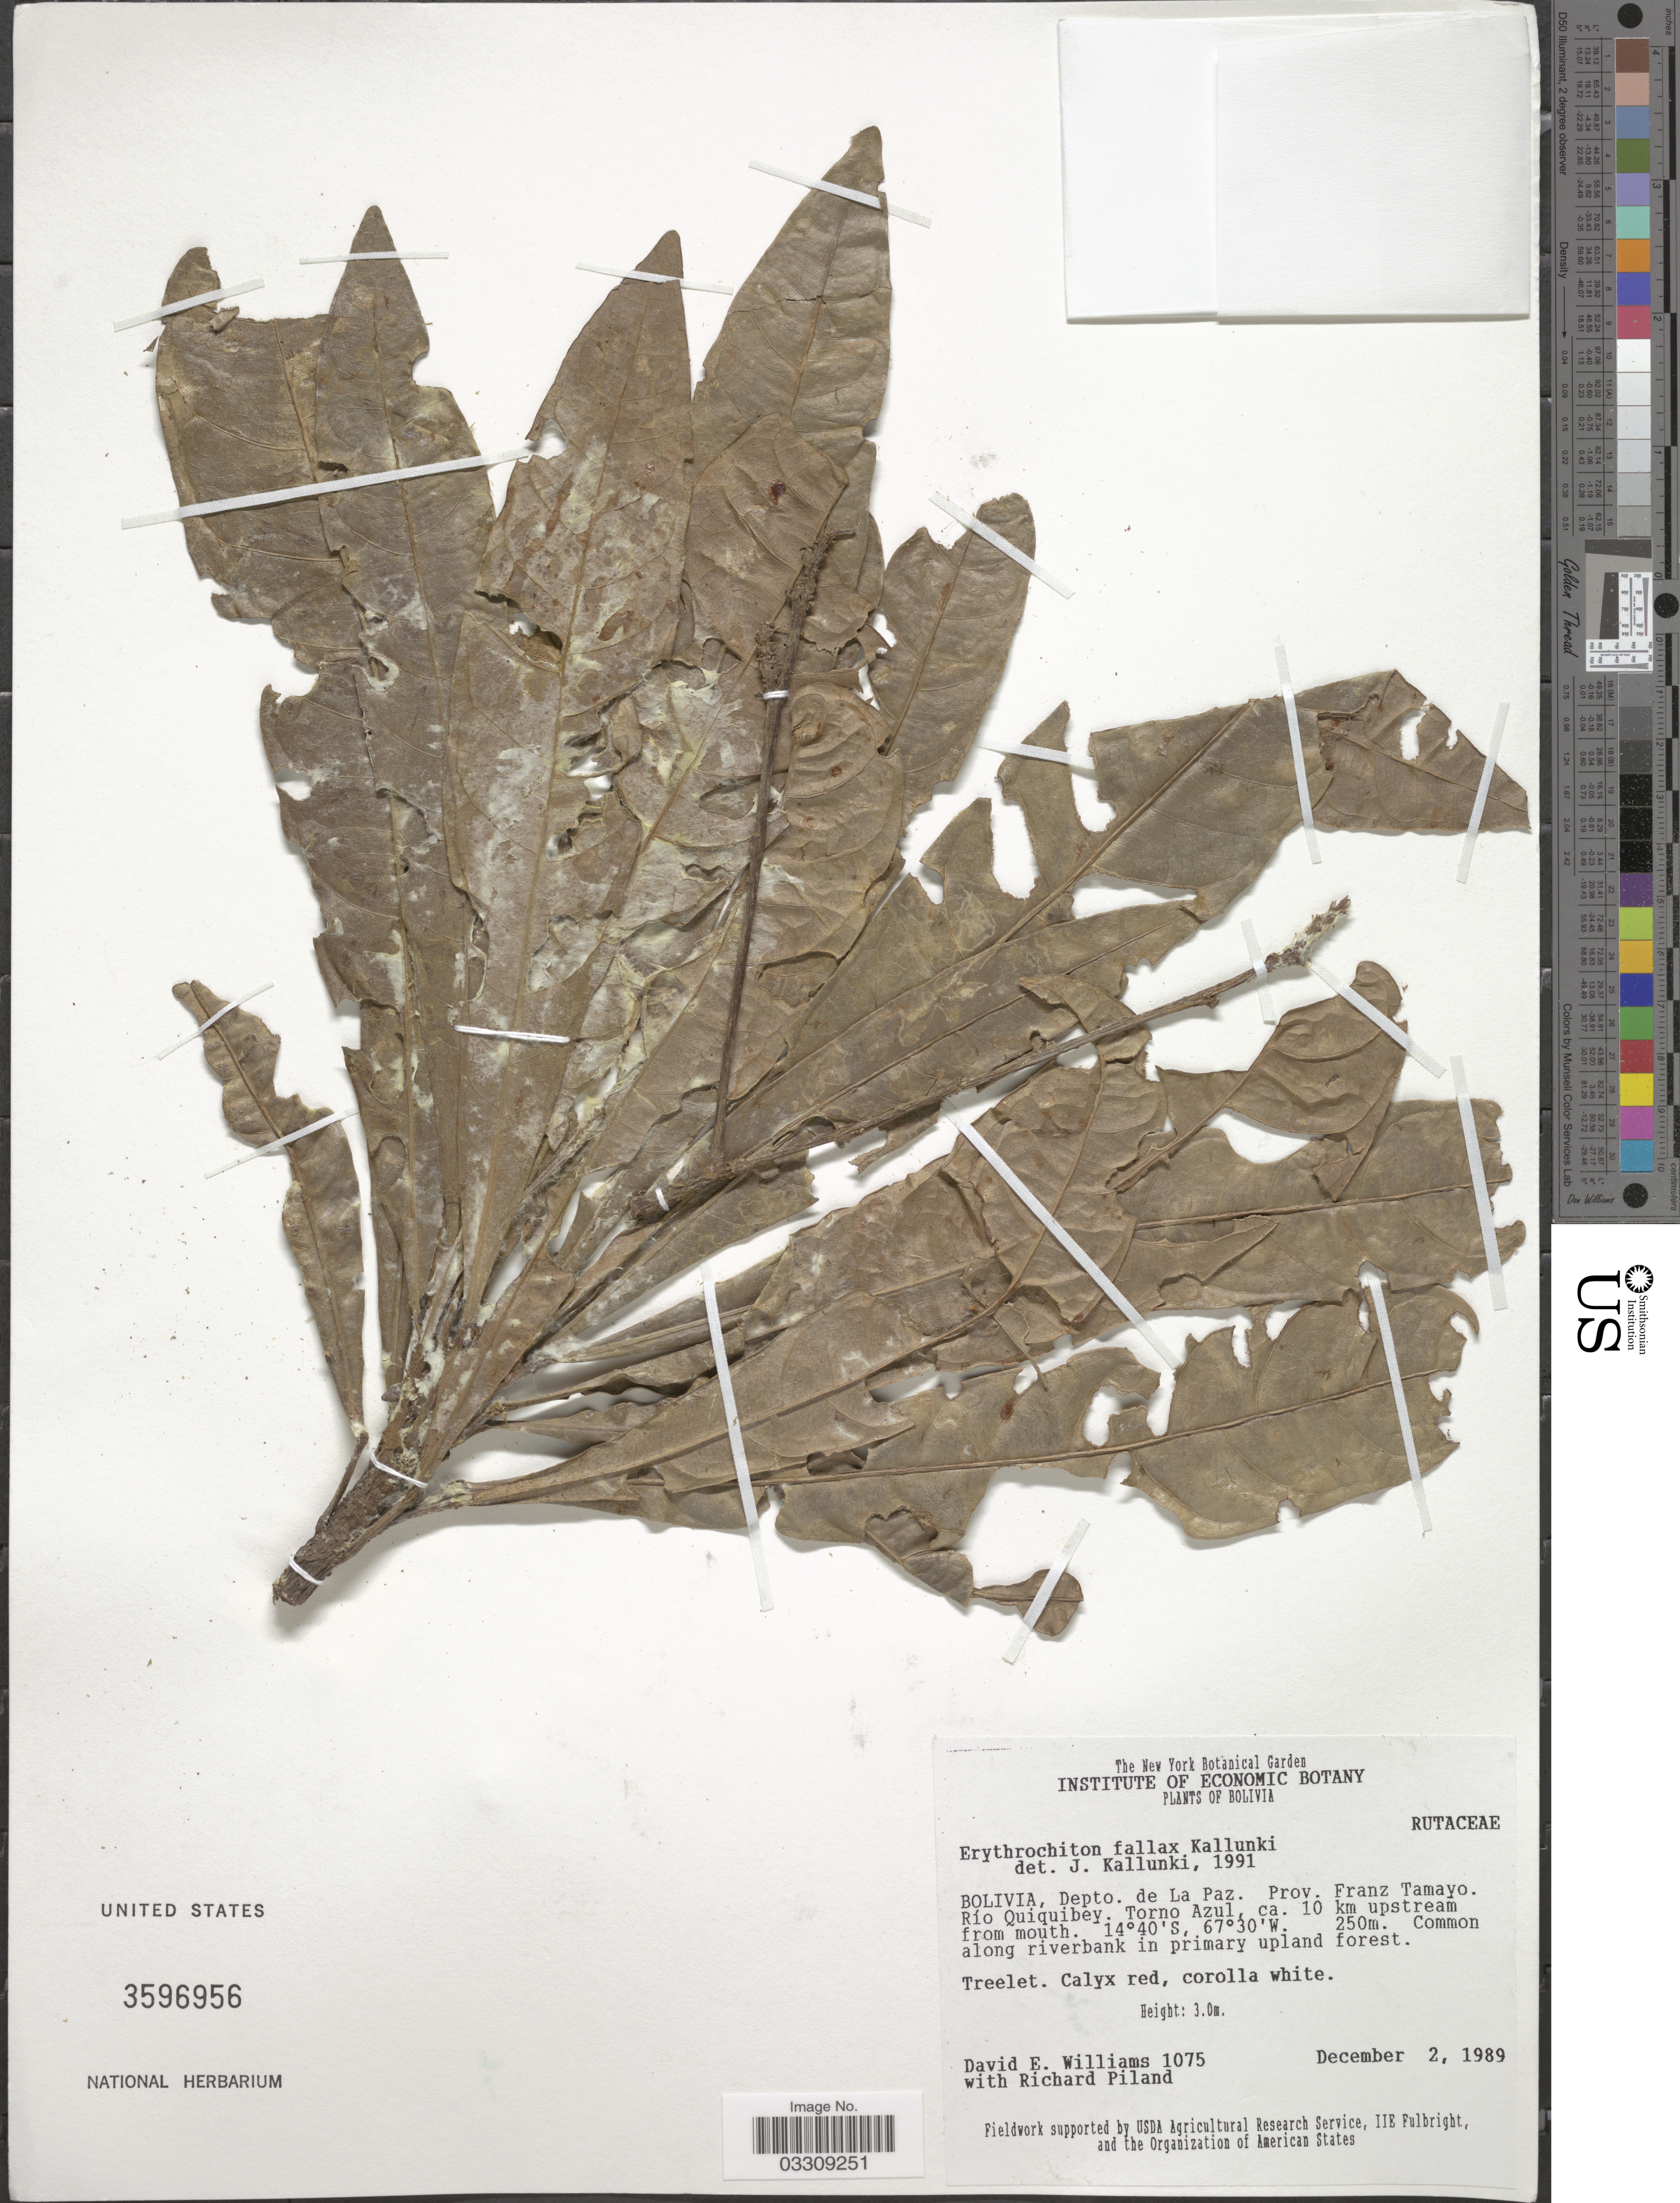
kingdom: Plantae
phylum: Tracheophyta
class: Magnoliopsida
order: Sapindales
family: Rutaceae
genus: Erythrochiton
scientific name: Erythrochiton fallax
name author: Kallunki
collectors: D. E. Williams & R. Piland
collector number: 1075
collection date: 1989-12-02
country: Bolivia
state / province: La Paz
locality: Depto. La Paz. Prov. Franz Tamayo. Río Quiquibey. Torno Azul, ca. 10 km upstream from mouth.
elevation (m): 250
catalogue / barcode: US 3596956